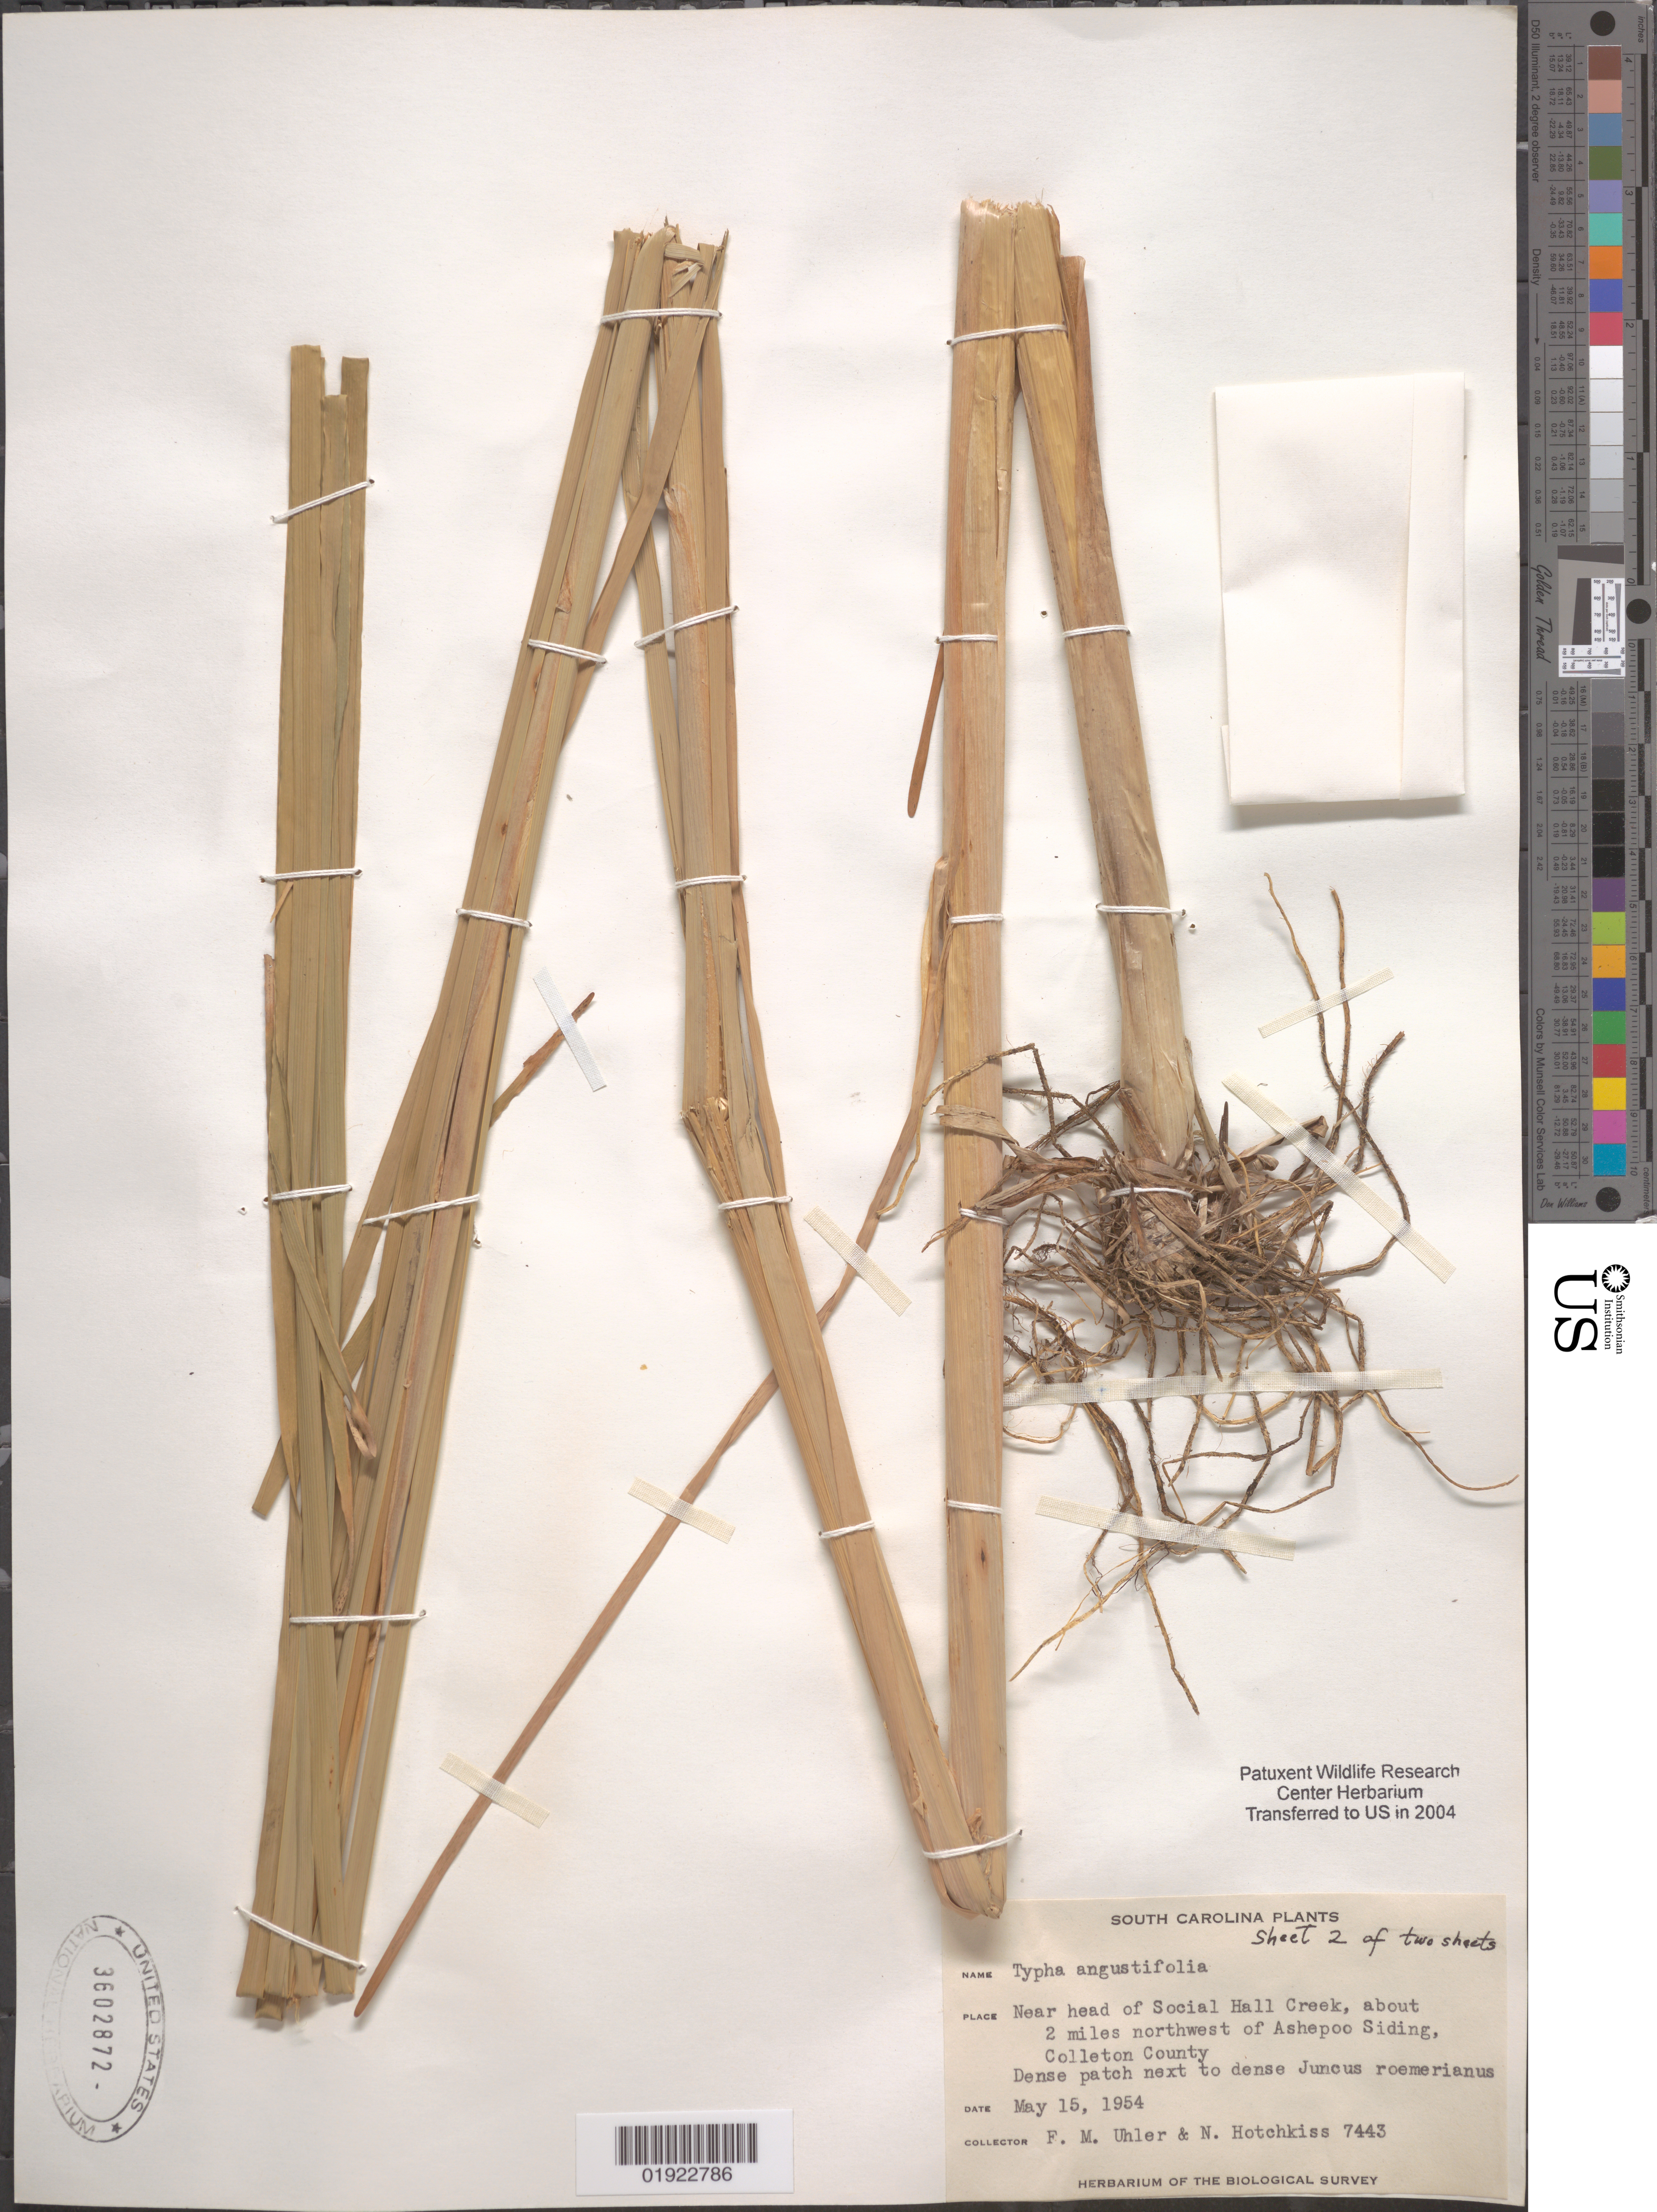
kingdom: Plantae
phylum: Tracheophyta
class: Liliopsida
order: Poales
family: Typhaceae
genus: Typha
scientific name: Typha angustifolia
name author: L.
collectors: F. Uhler & N. Hotchkiss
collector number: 7443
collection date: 1954-05-15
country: United States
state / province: South Carolina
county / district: Colleton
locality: Near head of Social Hall Creek, about 2 miles northwest of Ashepoo Siding.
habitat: Dense patch next to dense Juncus roemerianus.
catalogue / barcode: US 3602872